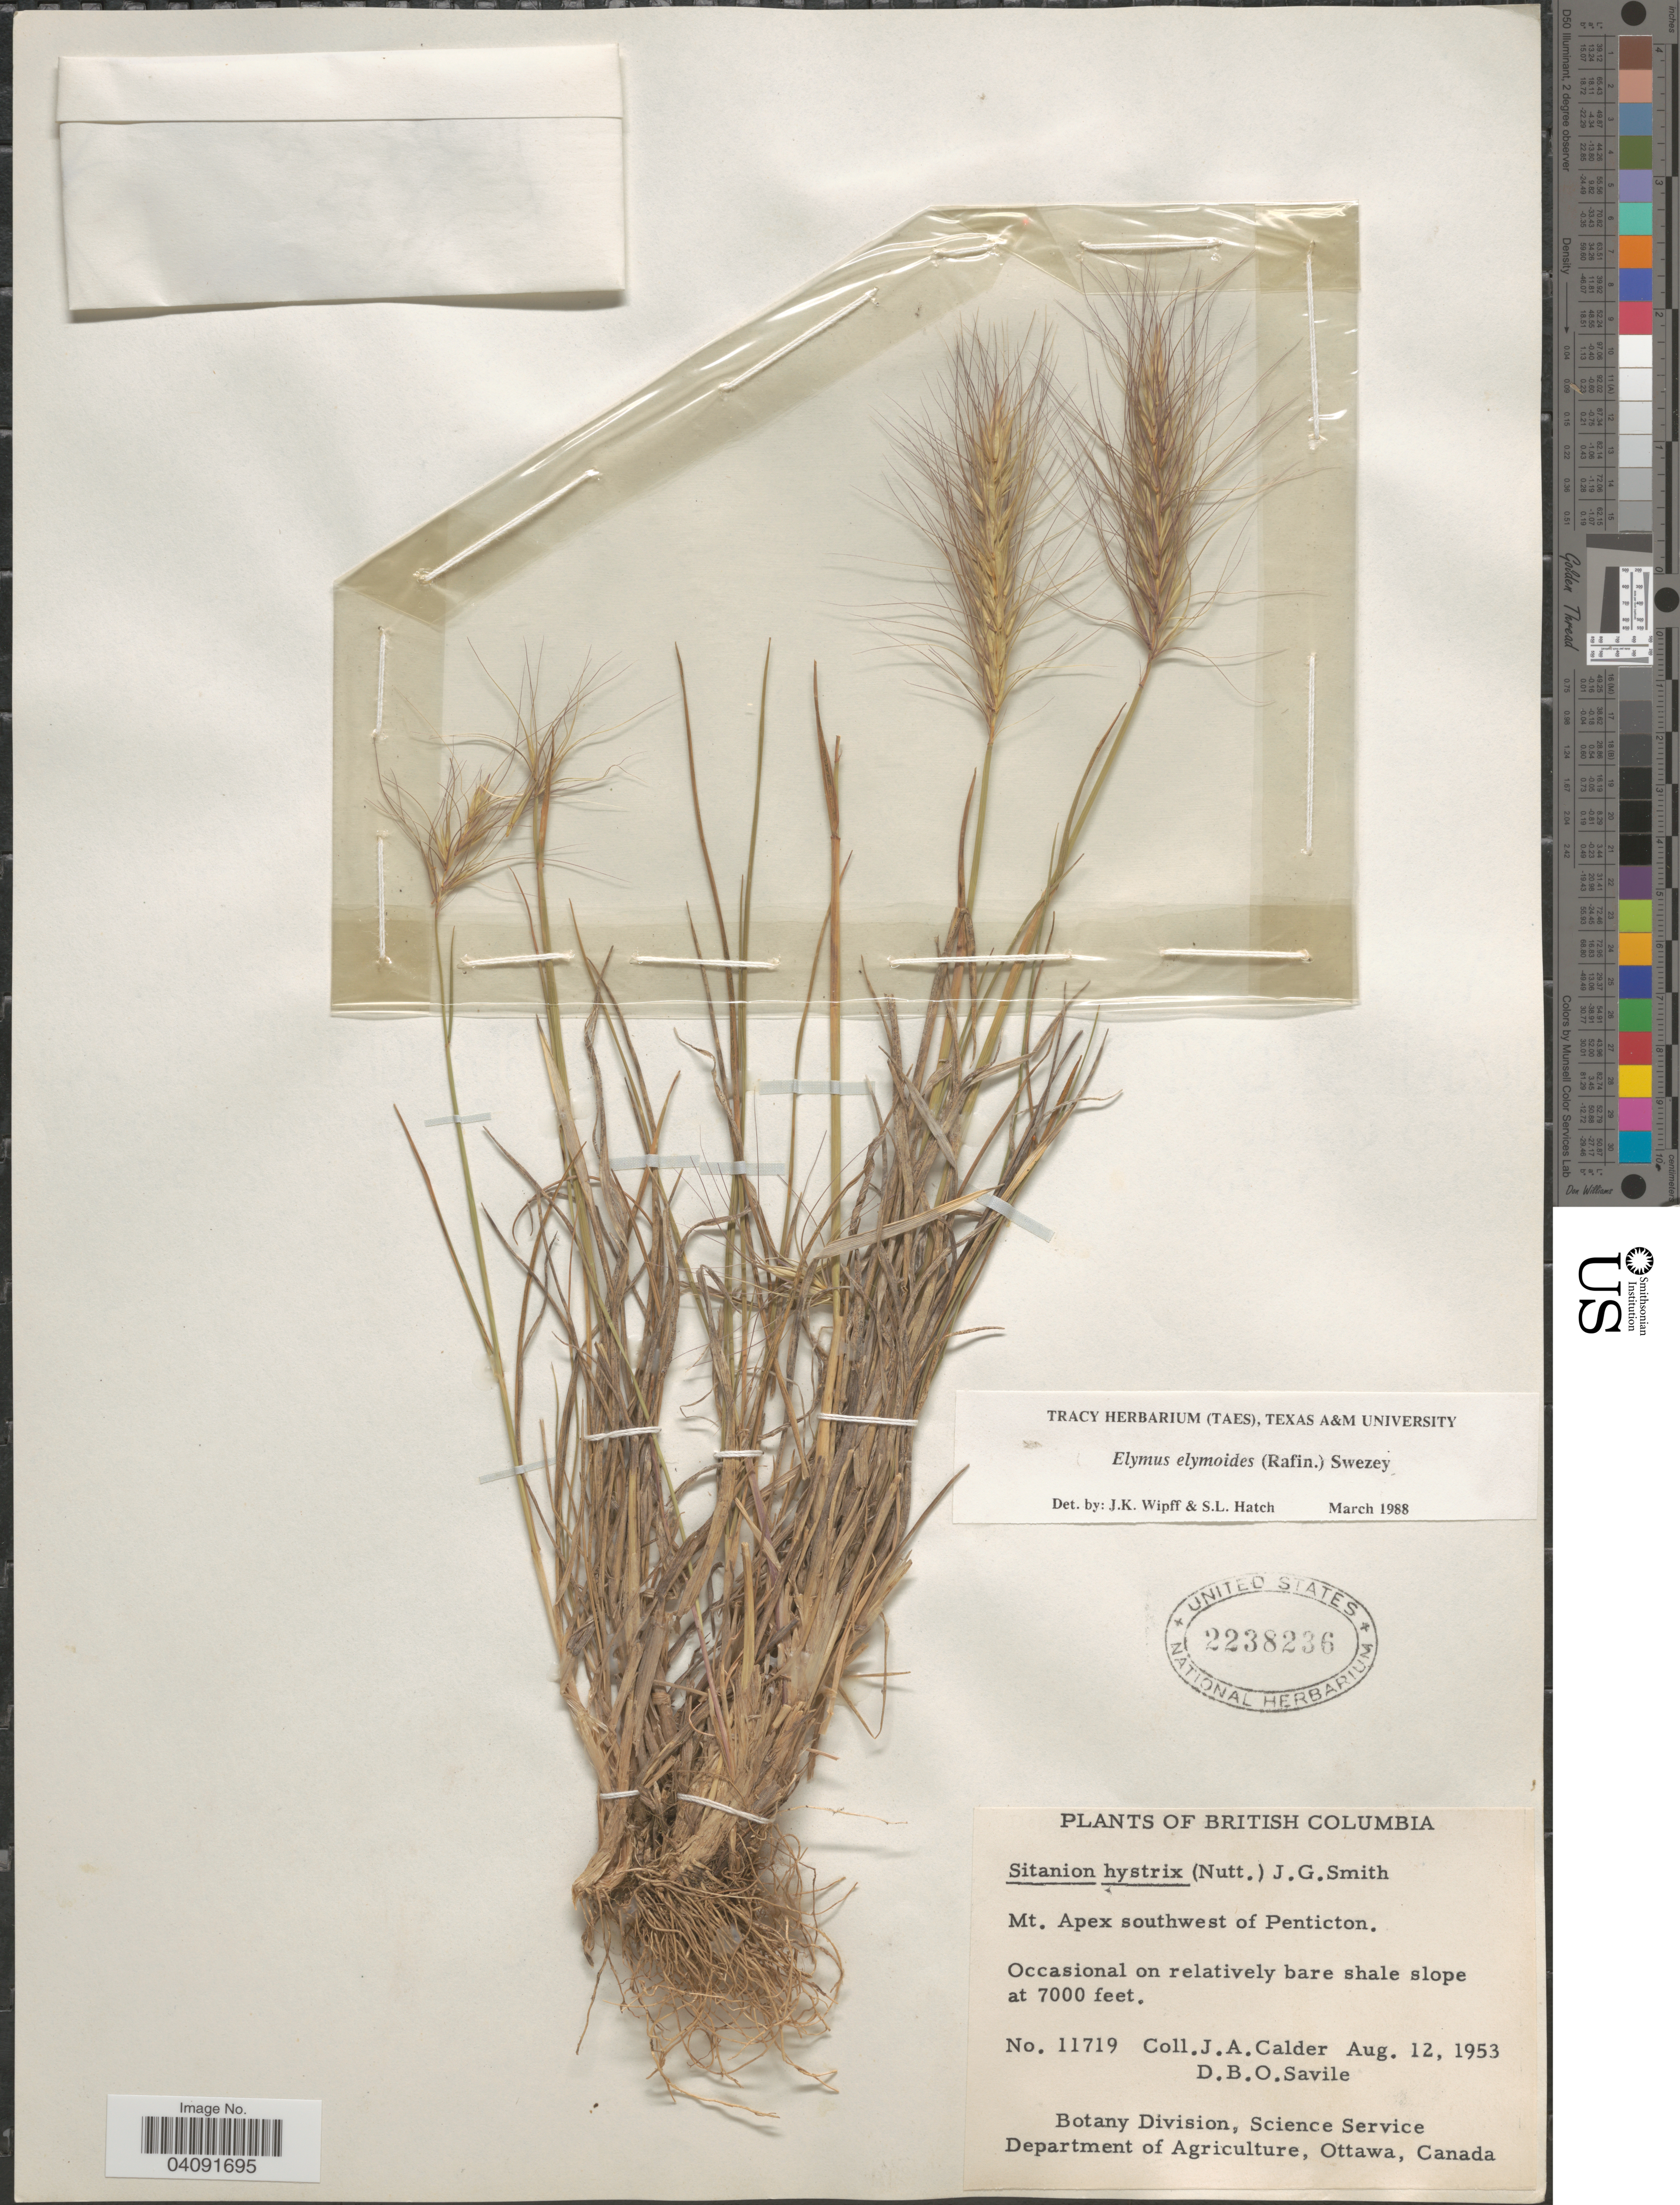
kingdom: Plantae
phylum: Tracheophyta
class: Liliopsida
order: Poales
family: Poaceae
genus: Elymus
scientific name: Elymus elymoides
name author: (Raf.) Swezey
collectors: J. A. Calder & D. Savile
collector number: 11719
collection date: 1953-08-12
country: Canada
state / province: British Columbia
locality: Mt. Apex southwest of Penticton.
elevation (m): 2134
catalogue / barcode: US 2238236